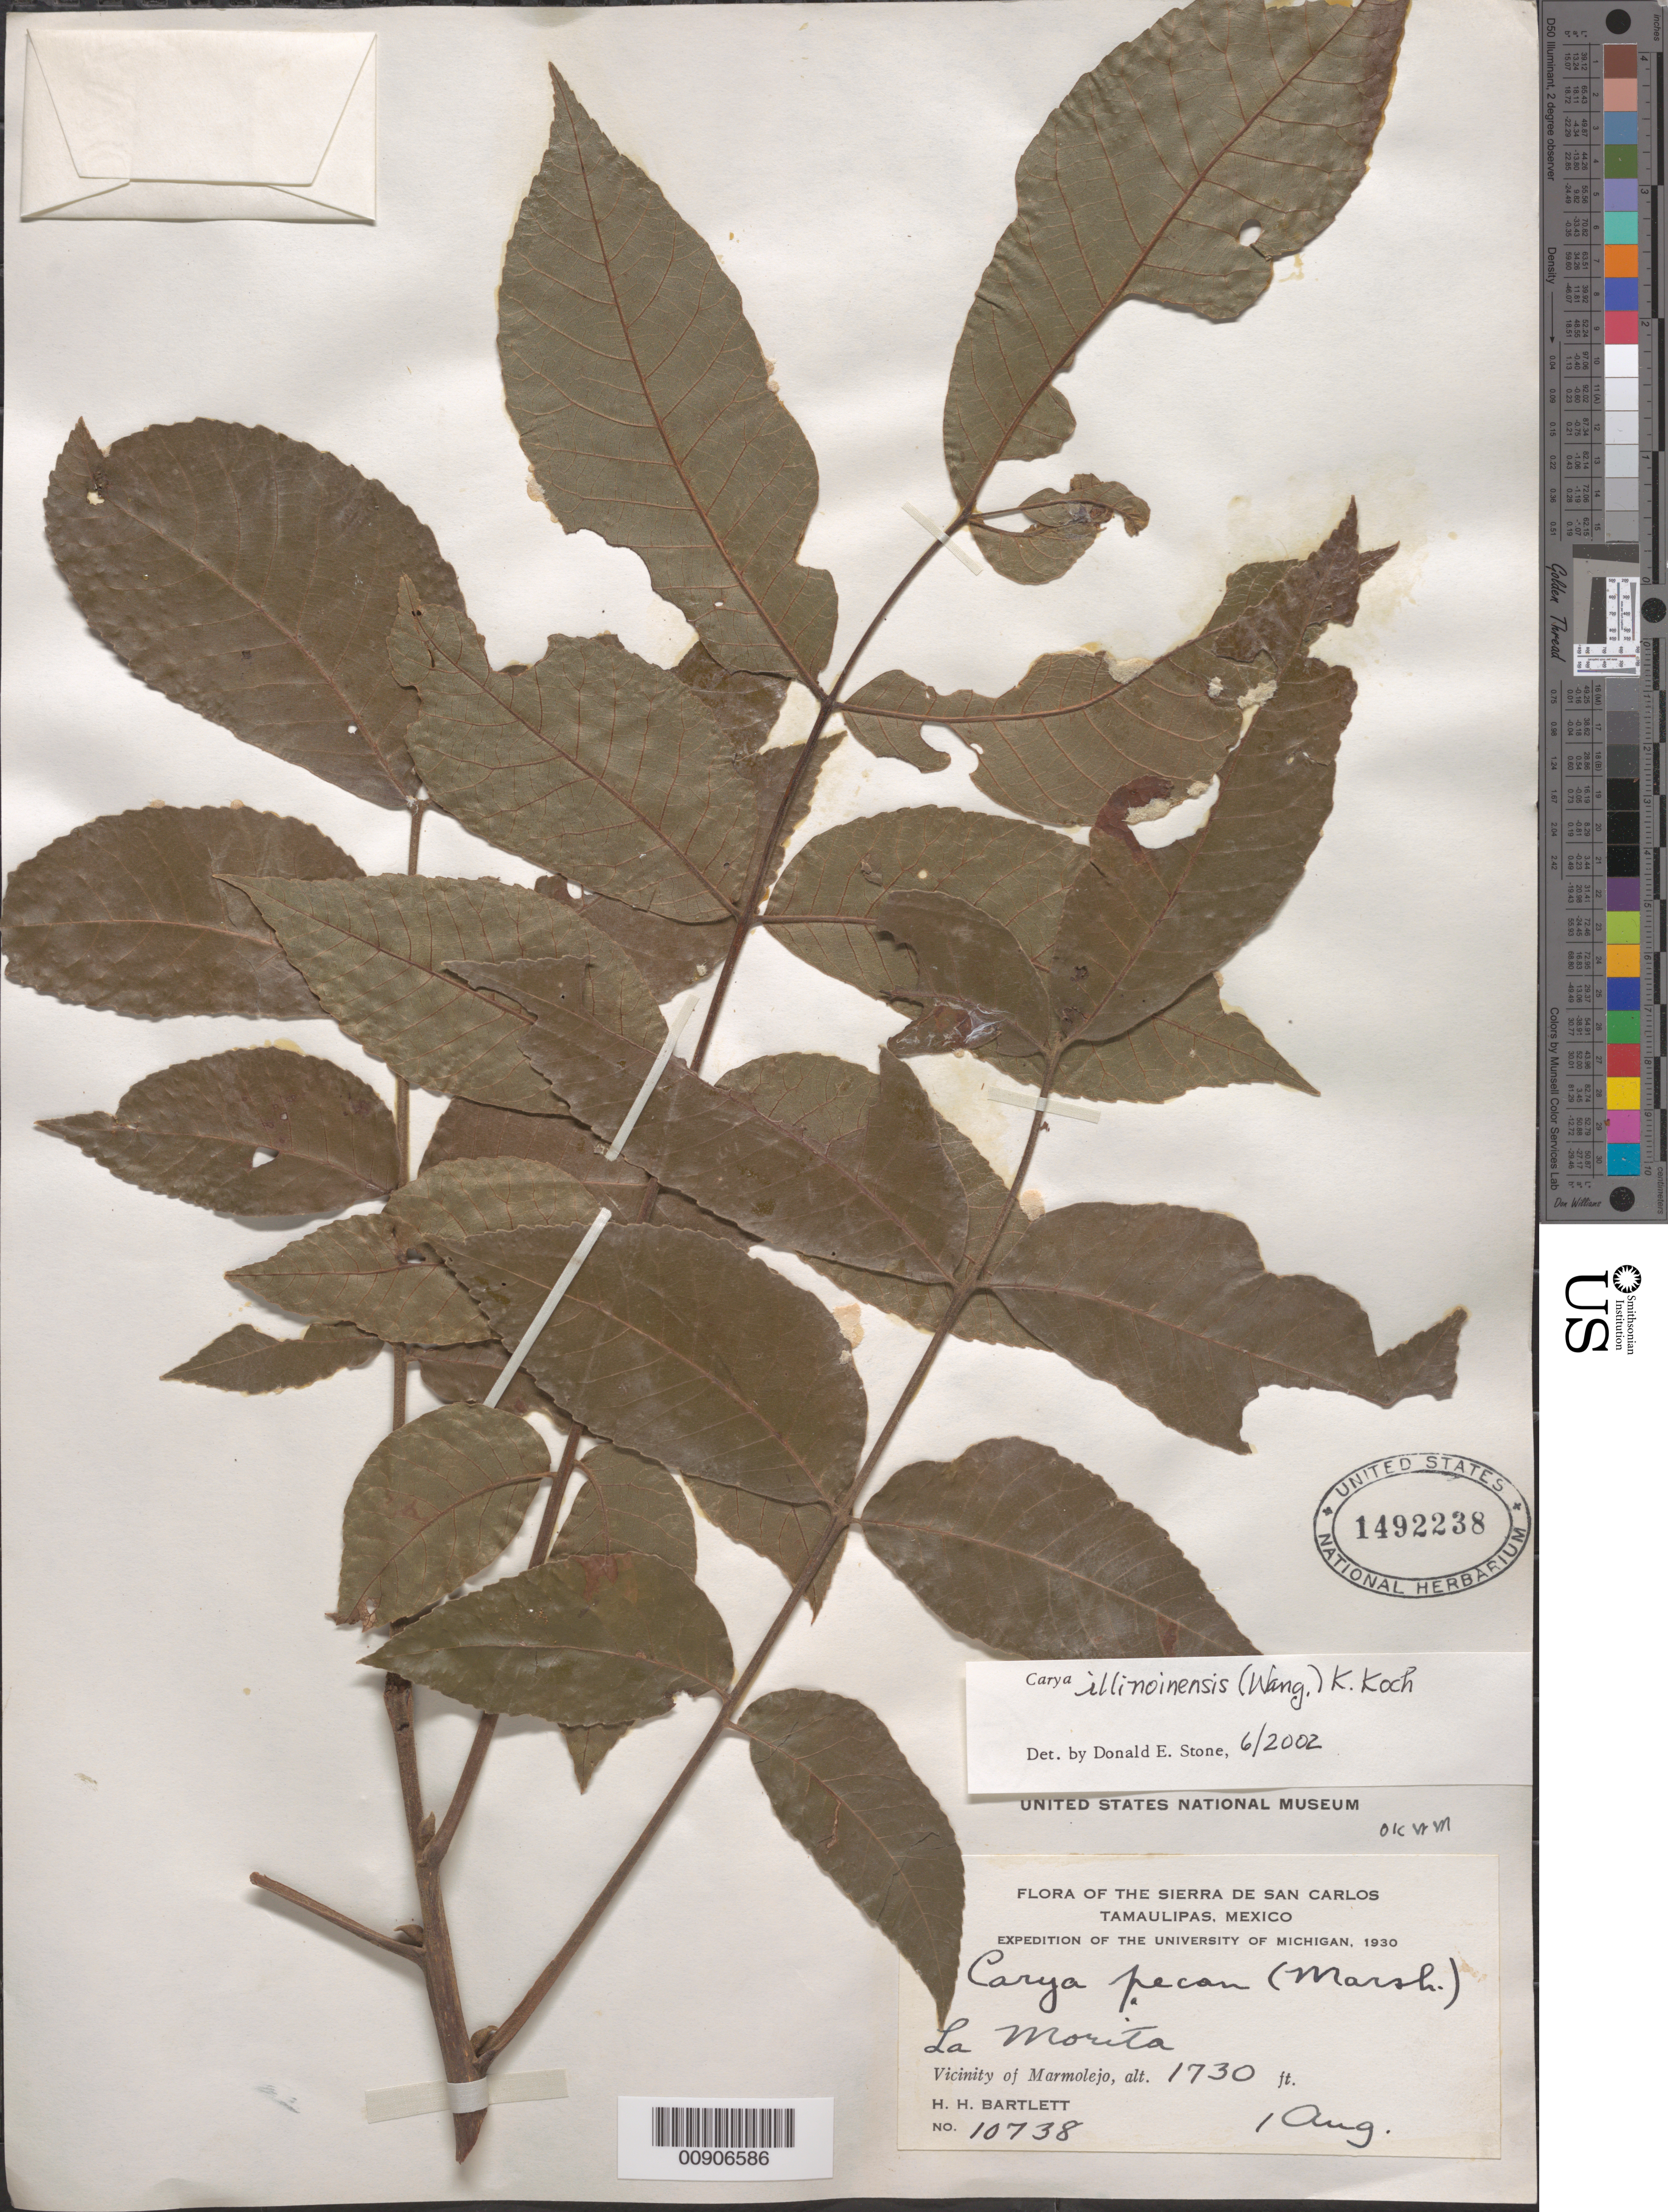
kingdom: Plantae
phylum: Tracheophyta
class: Magnoliopsida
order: Fagales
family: Juglandaceae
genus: Carya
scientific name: Carya illinoinensis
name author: (Wangenh.) K. Koch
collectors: H. H. Bartlett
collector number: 10738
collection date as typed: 01 Aug 1930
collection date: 1930-08-01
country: Mexico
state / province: Tamaulipas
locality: Sierra de San Carlos, Tamaulipas: La Morita. Vicinity of Marmolejo.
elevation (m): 527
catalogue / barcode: US 1492238